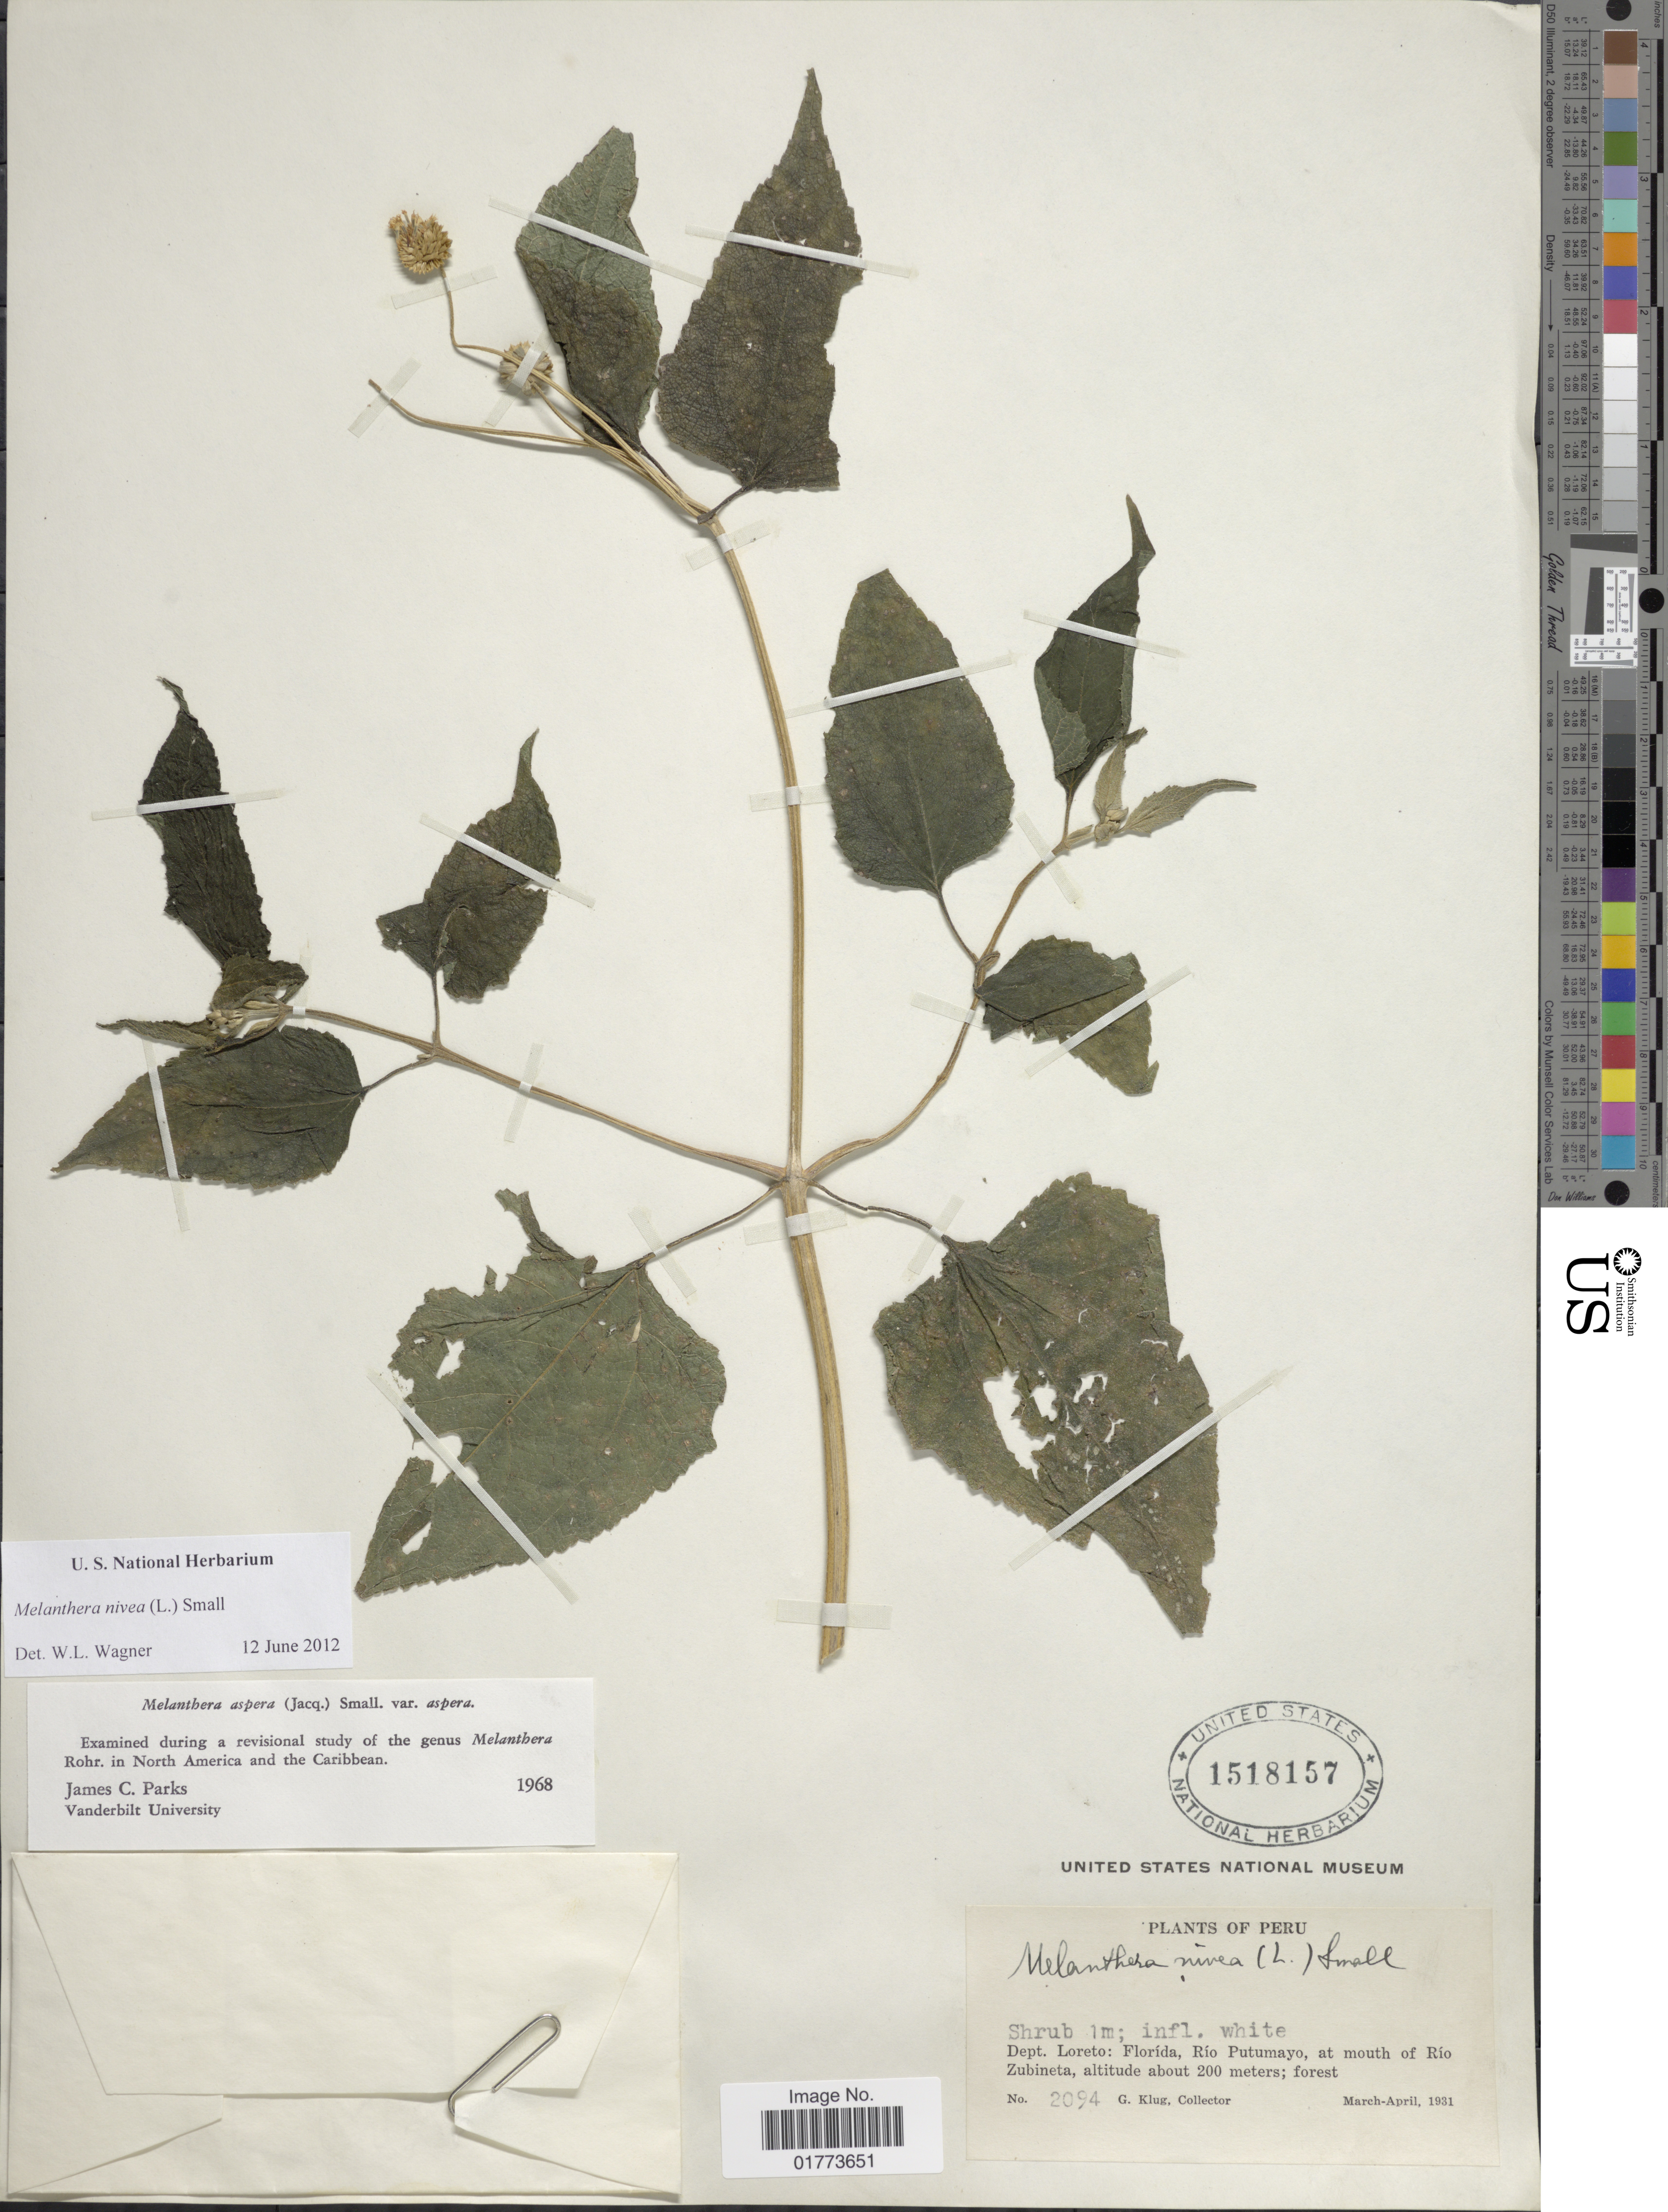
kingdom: Plantae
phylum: Tracheophyta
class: Magnoliopsida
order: Asterales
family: Asteraceae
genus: Melanthera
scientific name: Melanthera nivea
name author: (L.) Small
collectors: G. Klug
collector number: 2094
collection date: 1931-03/1931-04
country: Peru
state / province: Loreto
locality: Dept. Loreto: Florida, Rio Putumayo, at mouth of Rio Zubineta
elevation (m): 200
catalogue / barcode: US 1518157